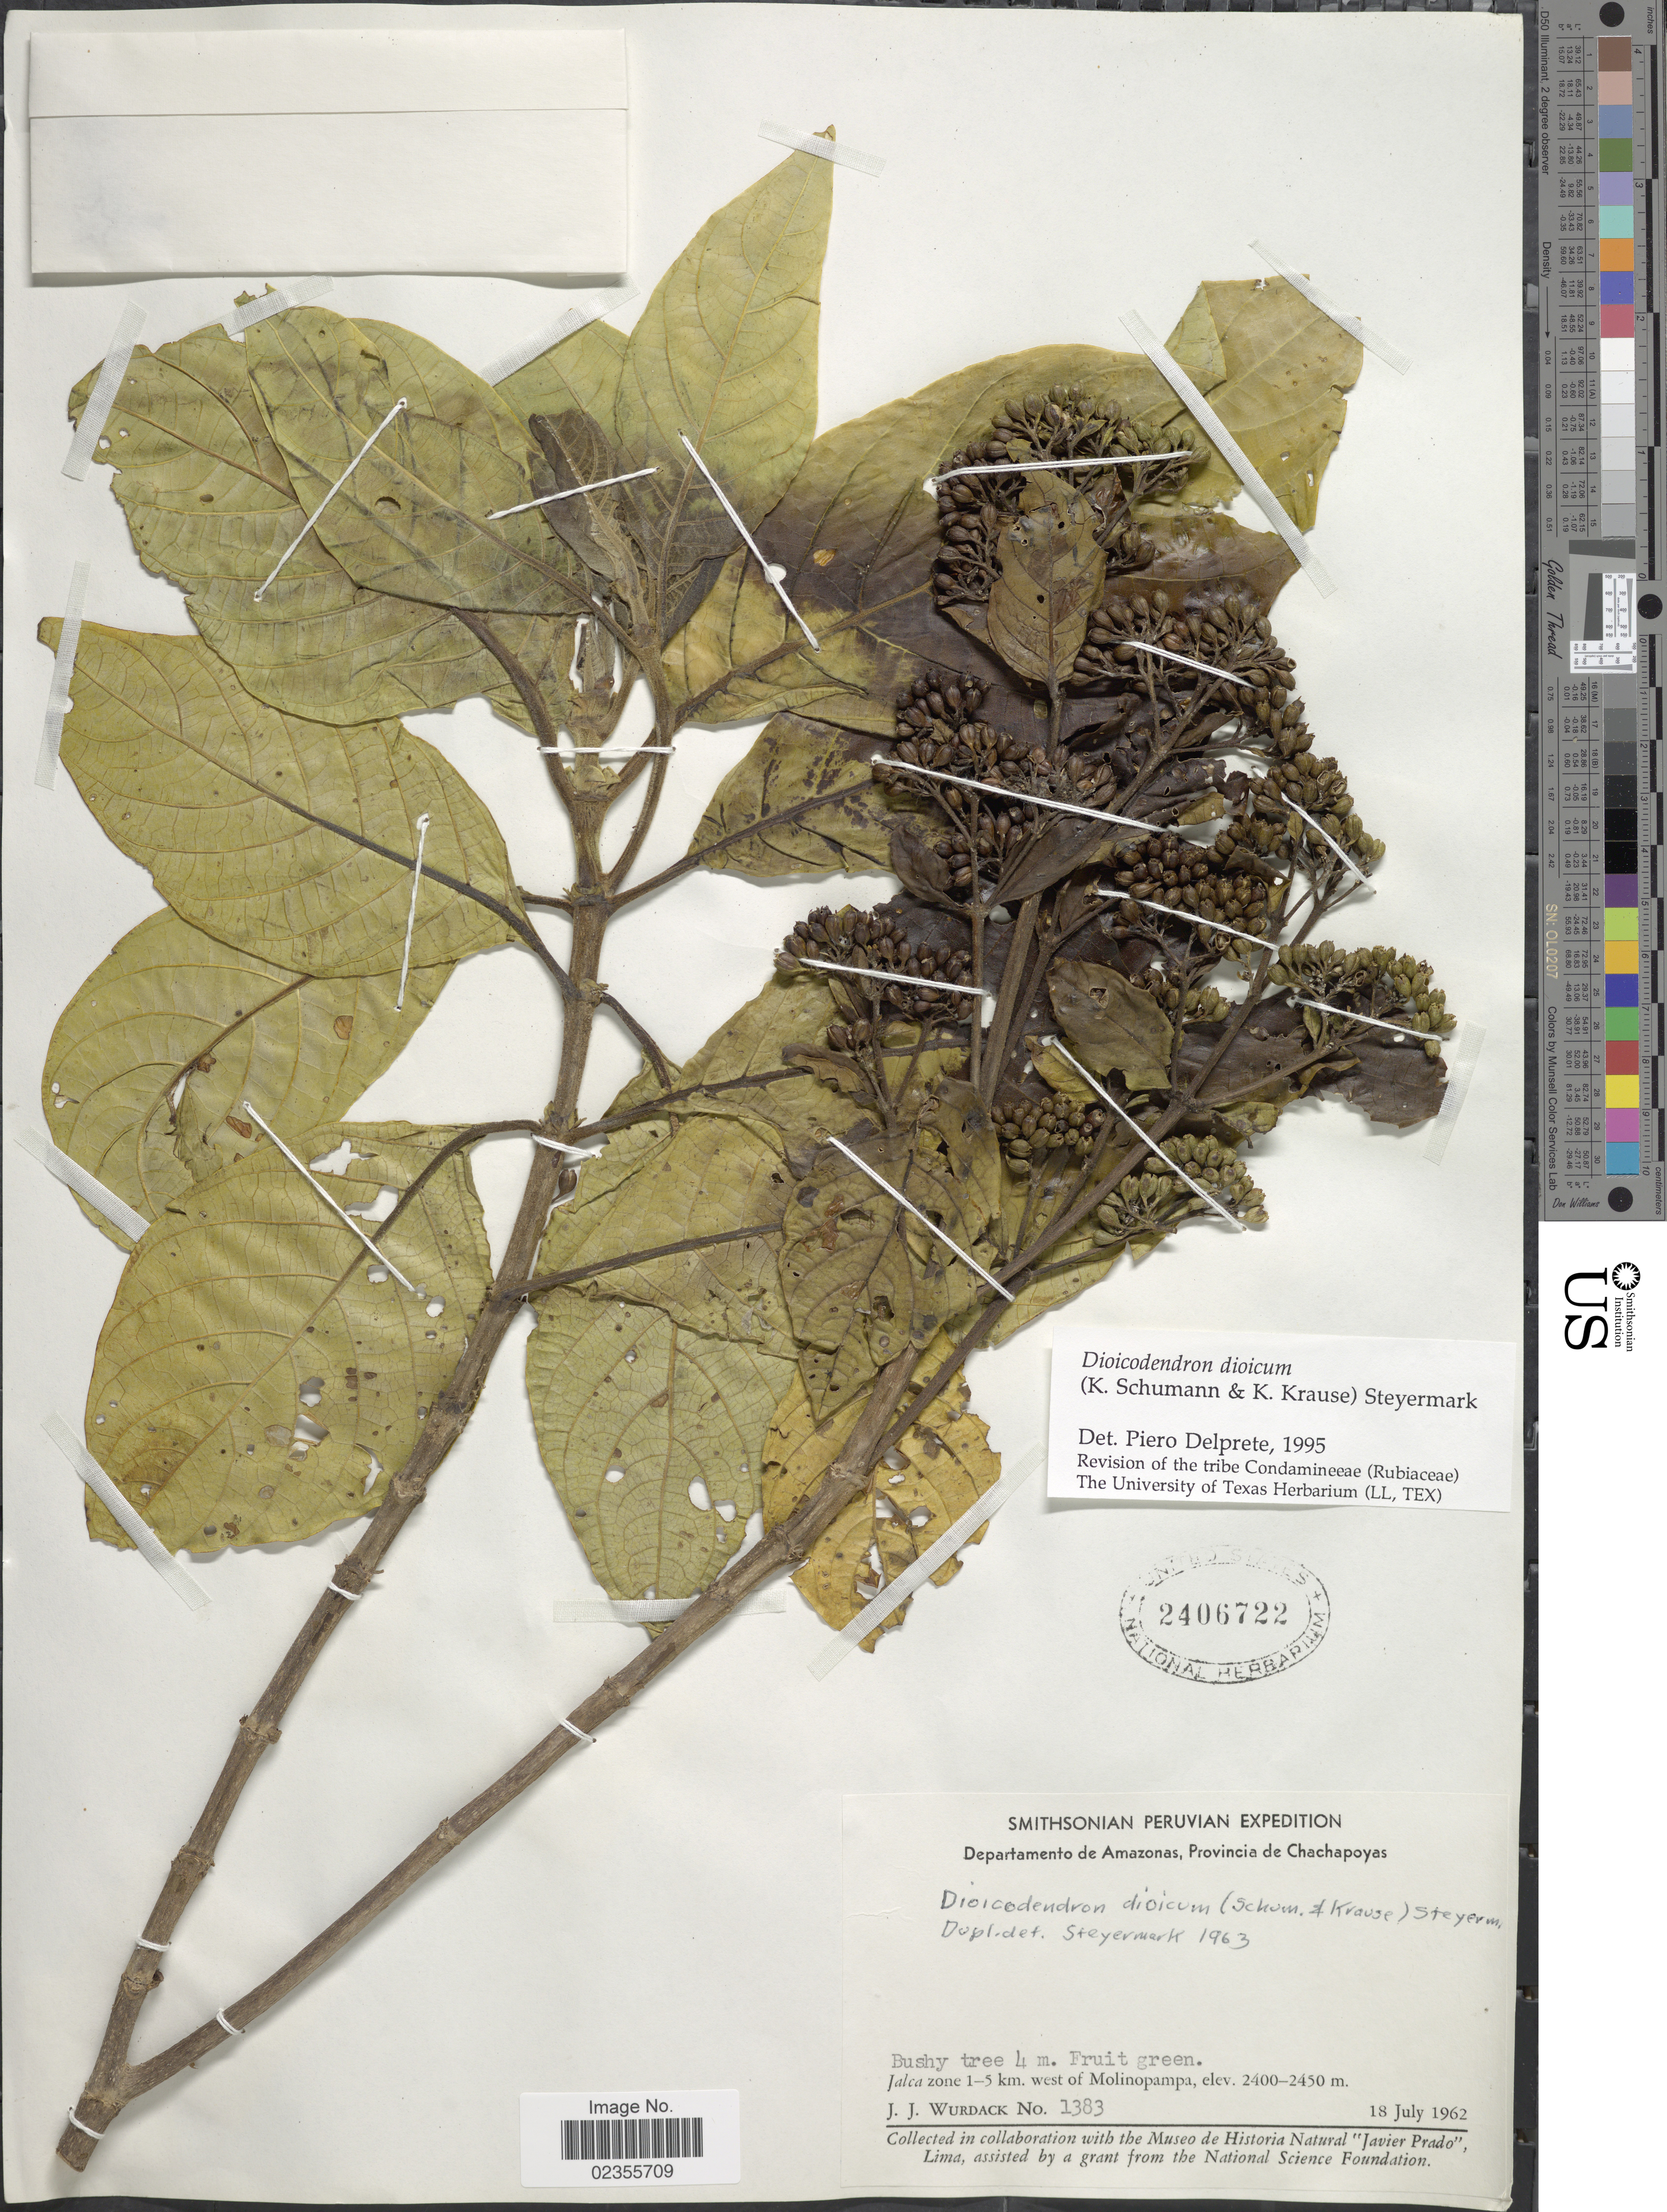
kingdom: Plantae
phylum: Tracheophyta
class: Magnoliopsida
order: Gentianales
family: Rubiaceae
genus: Dioicodendron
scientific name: Dioicodendron dioicum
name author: (K. Schum. & Krause) Steyerm.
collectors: J. J. Wurdack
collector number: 1383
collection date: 1962-07-18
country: Peru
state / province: Amazonas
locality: Provincia de Chachapoyas, Jalca zone 1-5 km. west of Molinopampa.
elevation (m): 2400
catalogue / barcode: US 2406722